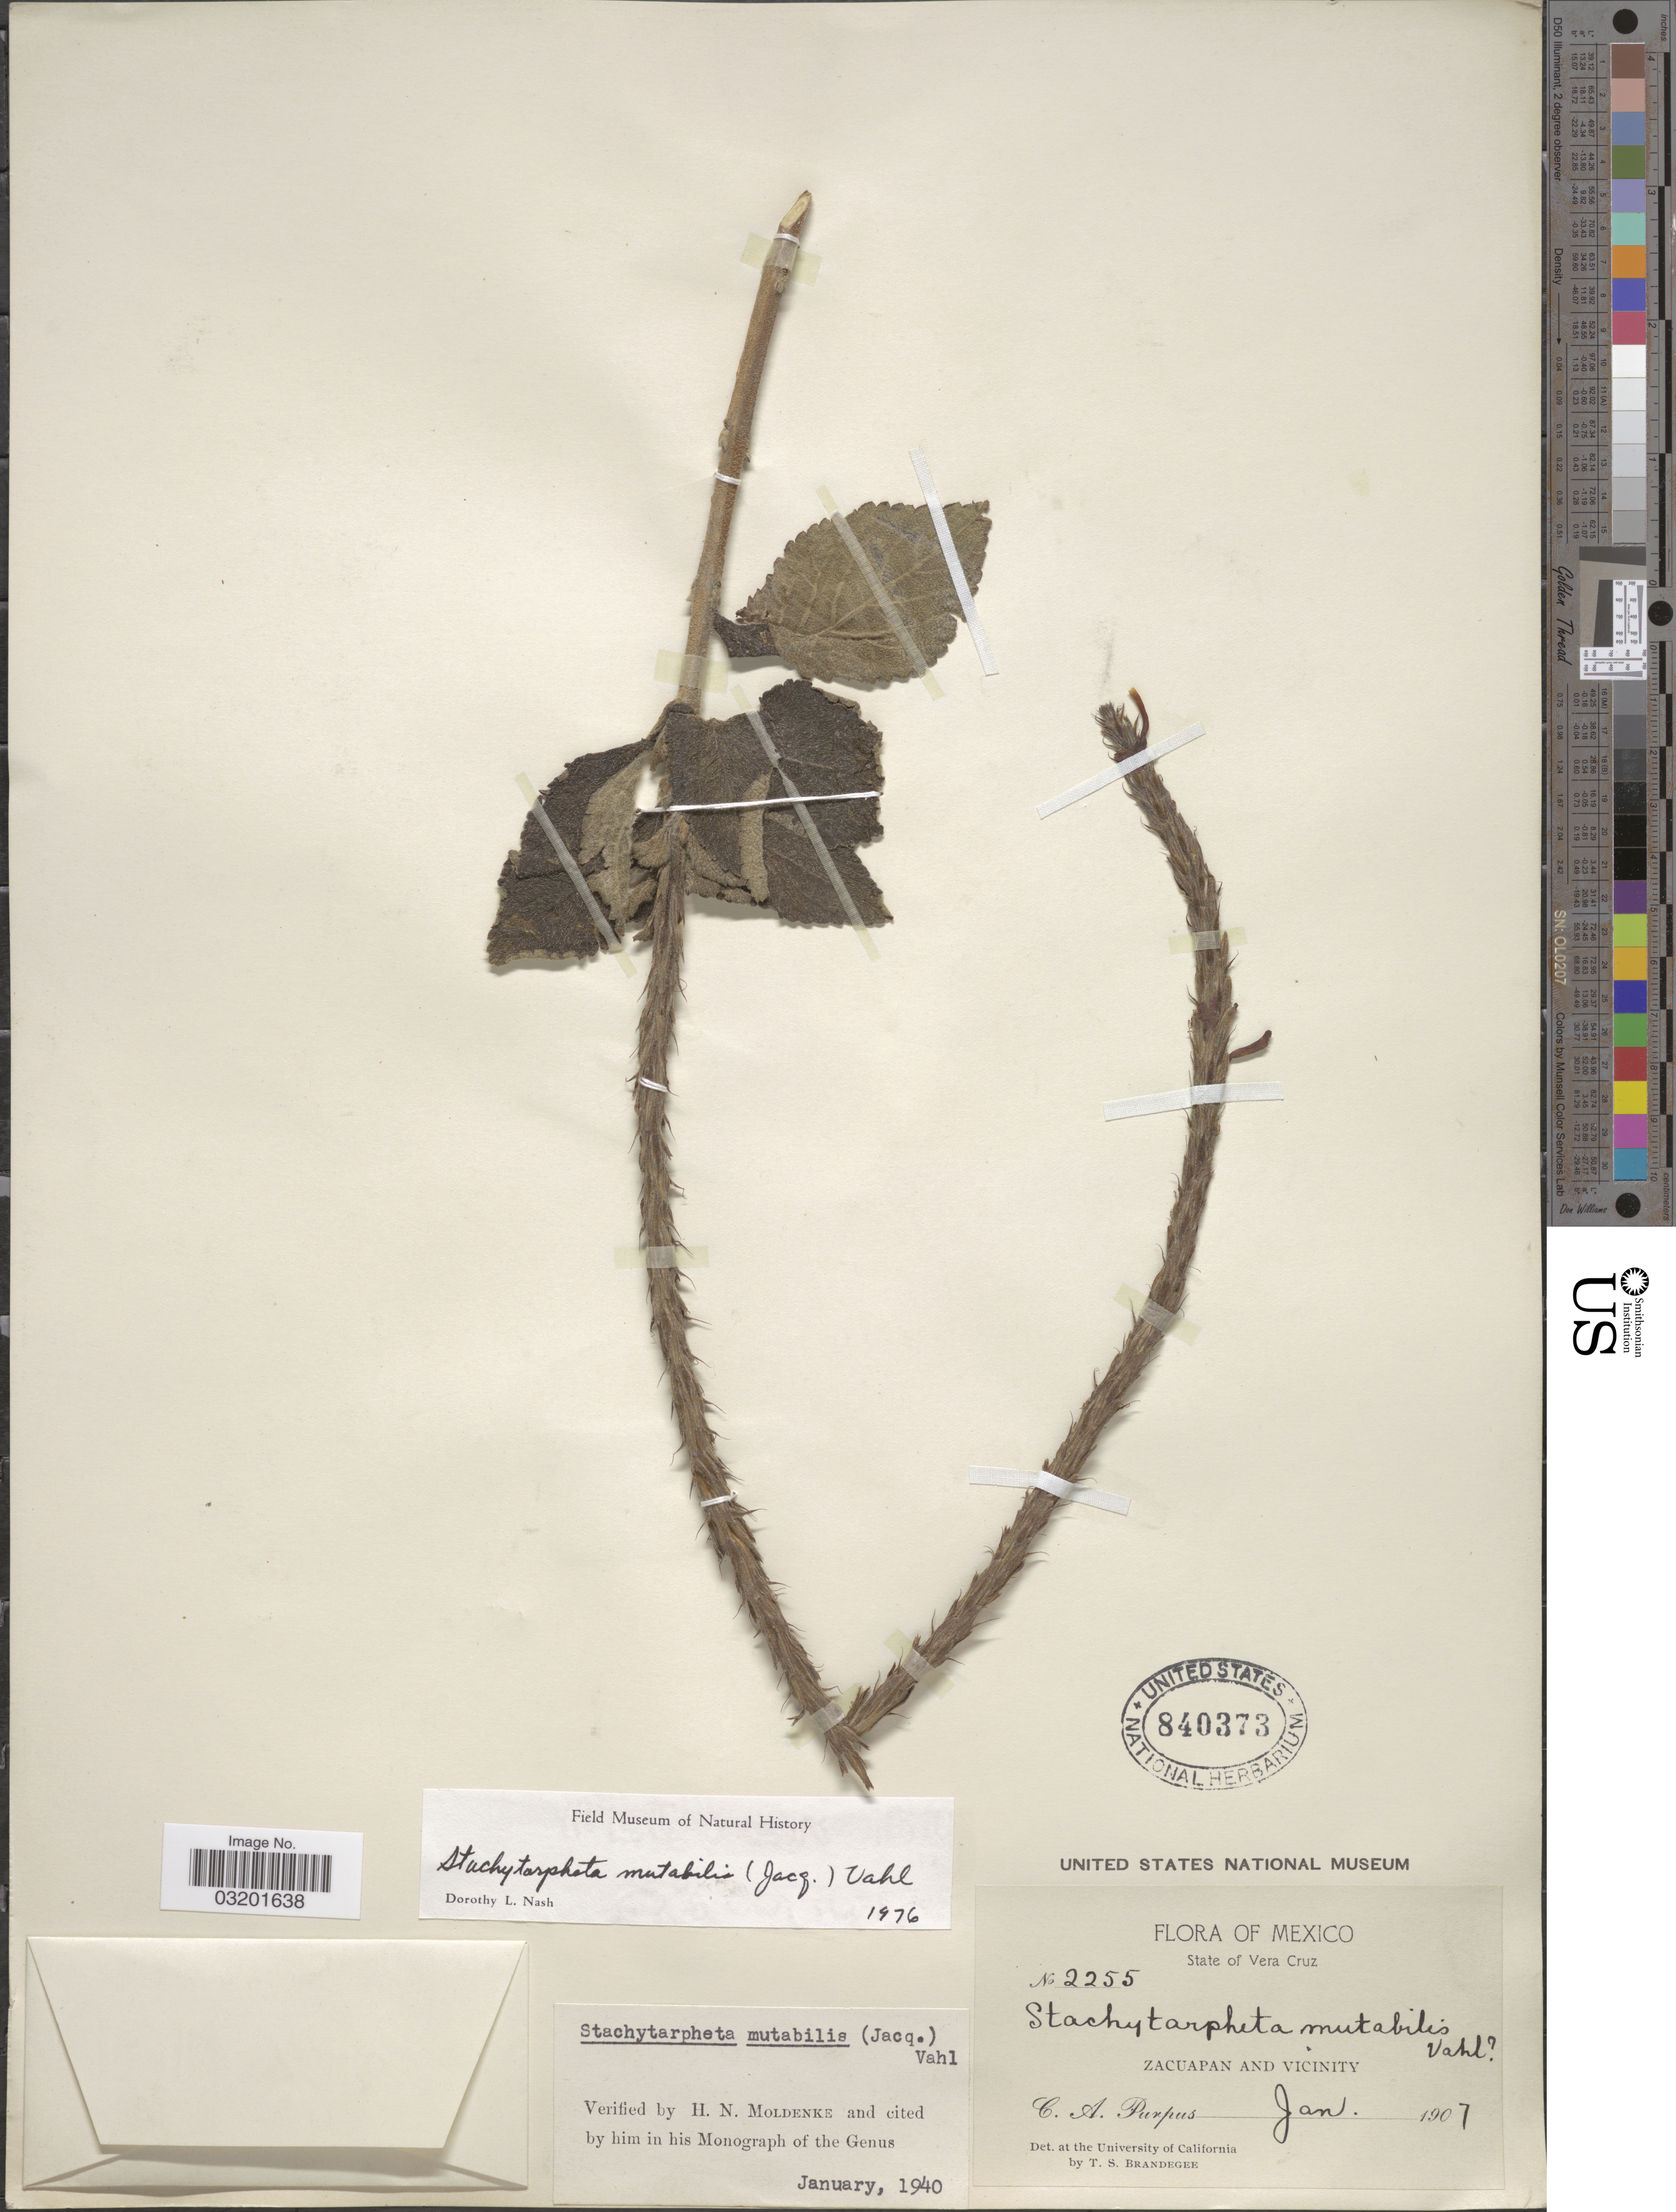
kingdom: Plantae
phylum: Tracheophyta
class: Magnoliopsida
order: Lamiales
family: Verbenaceae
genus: Stachytarpheta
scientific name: Stachytarpheta mutabilis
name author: (Jacq.) Vahl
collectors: C. A. Purpus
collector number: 2255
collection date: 1907-01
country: Mexico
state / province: Veracruz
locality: State of Vera Cruz. Zacuapan and Vicinity.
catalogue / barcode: US 840373